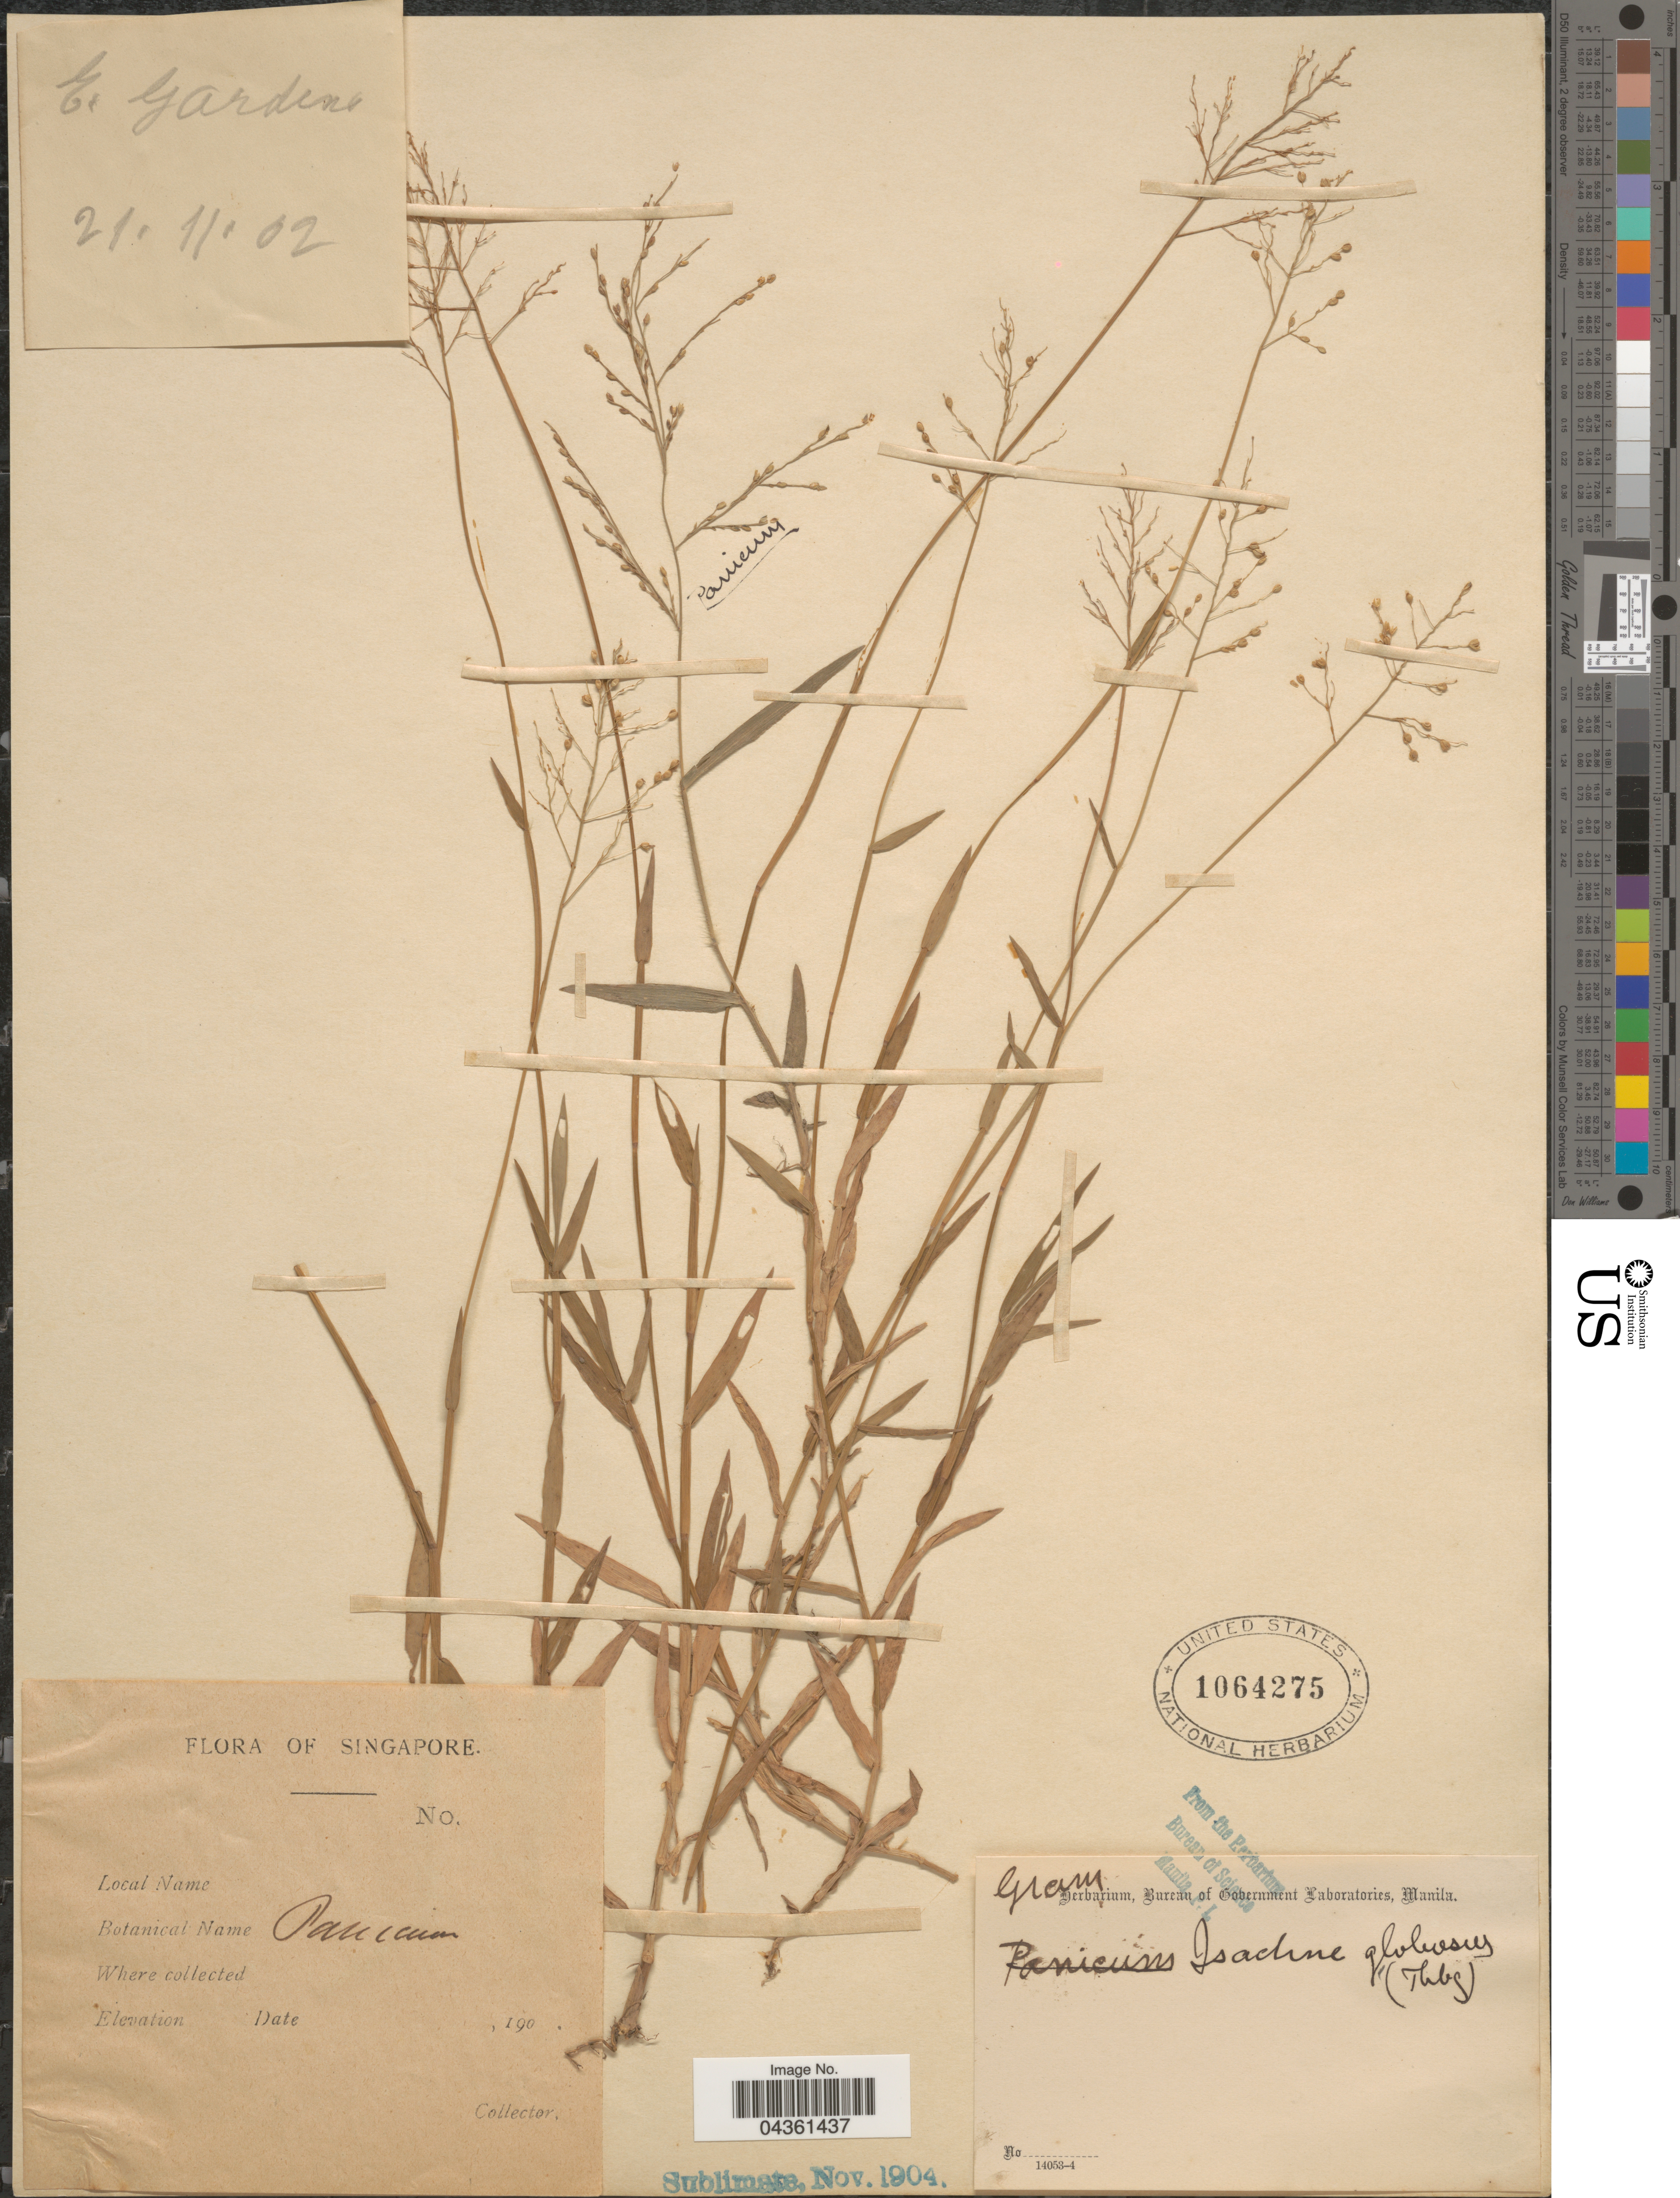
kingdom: Plantae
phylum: Tracheophyta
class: Liliopsida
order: Poales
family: Poaceae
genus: Isachne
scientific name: Isachne globosa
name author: (Thunb.) Kuntze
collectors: E. Gardner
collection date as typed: Transcribed d/m/y: 21/11/2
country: Singapore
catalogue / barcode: US 1064275